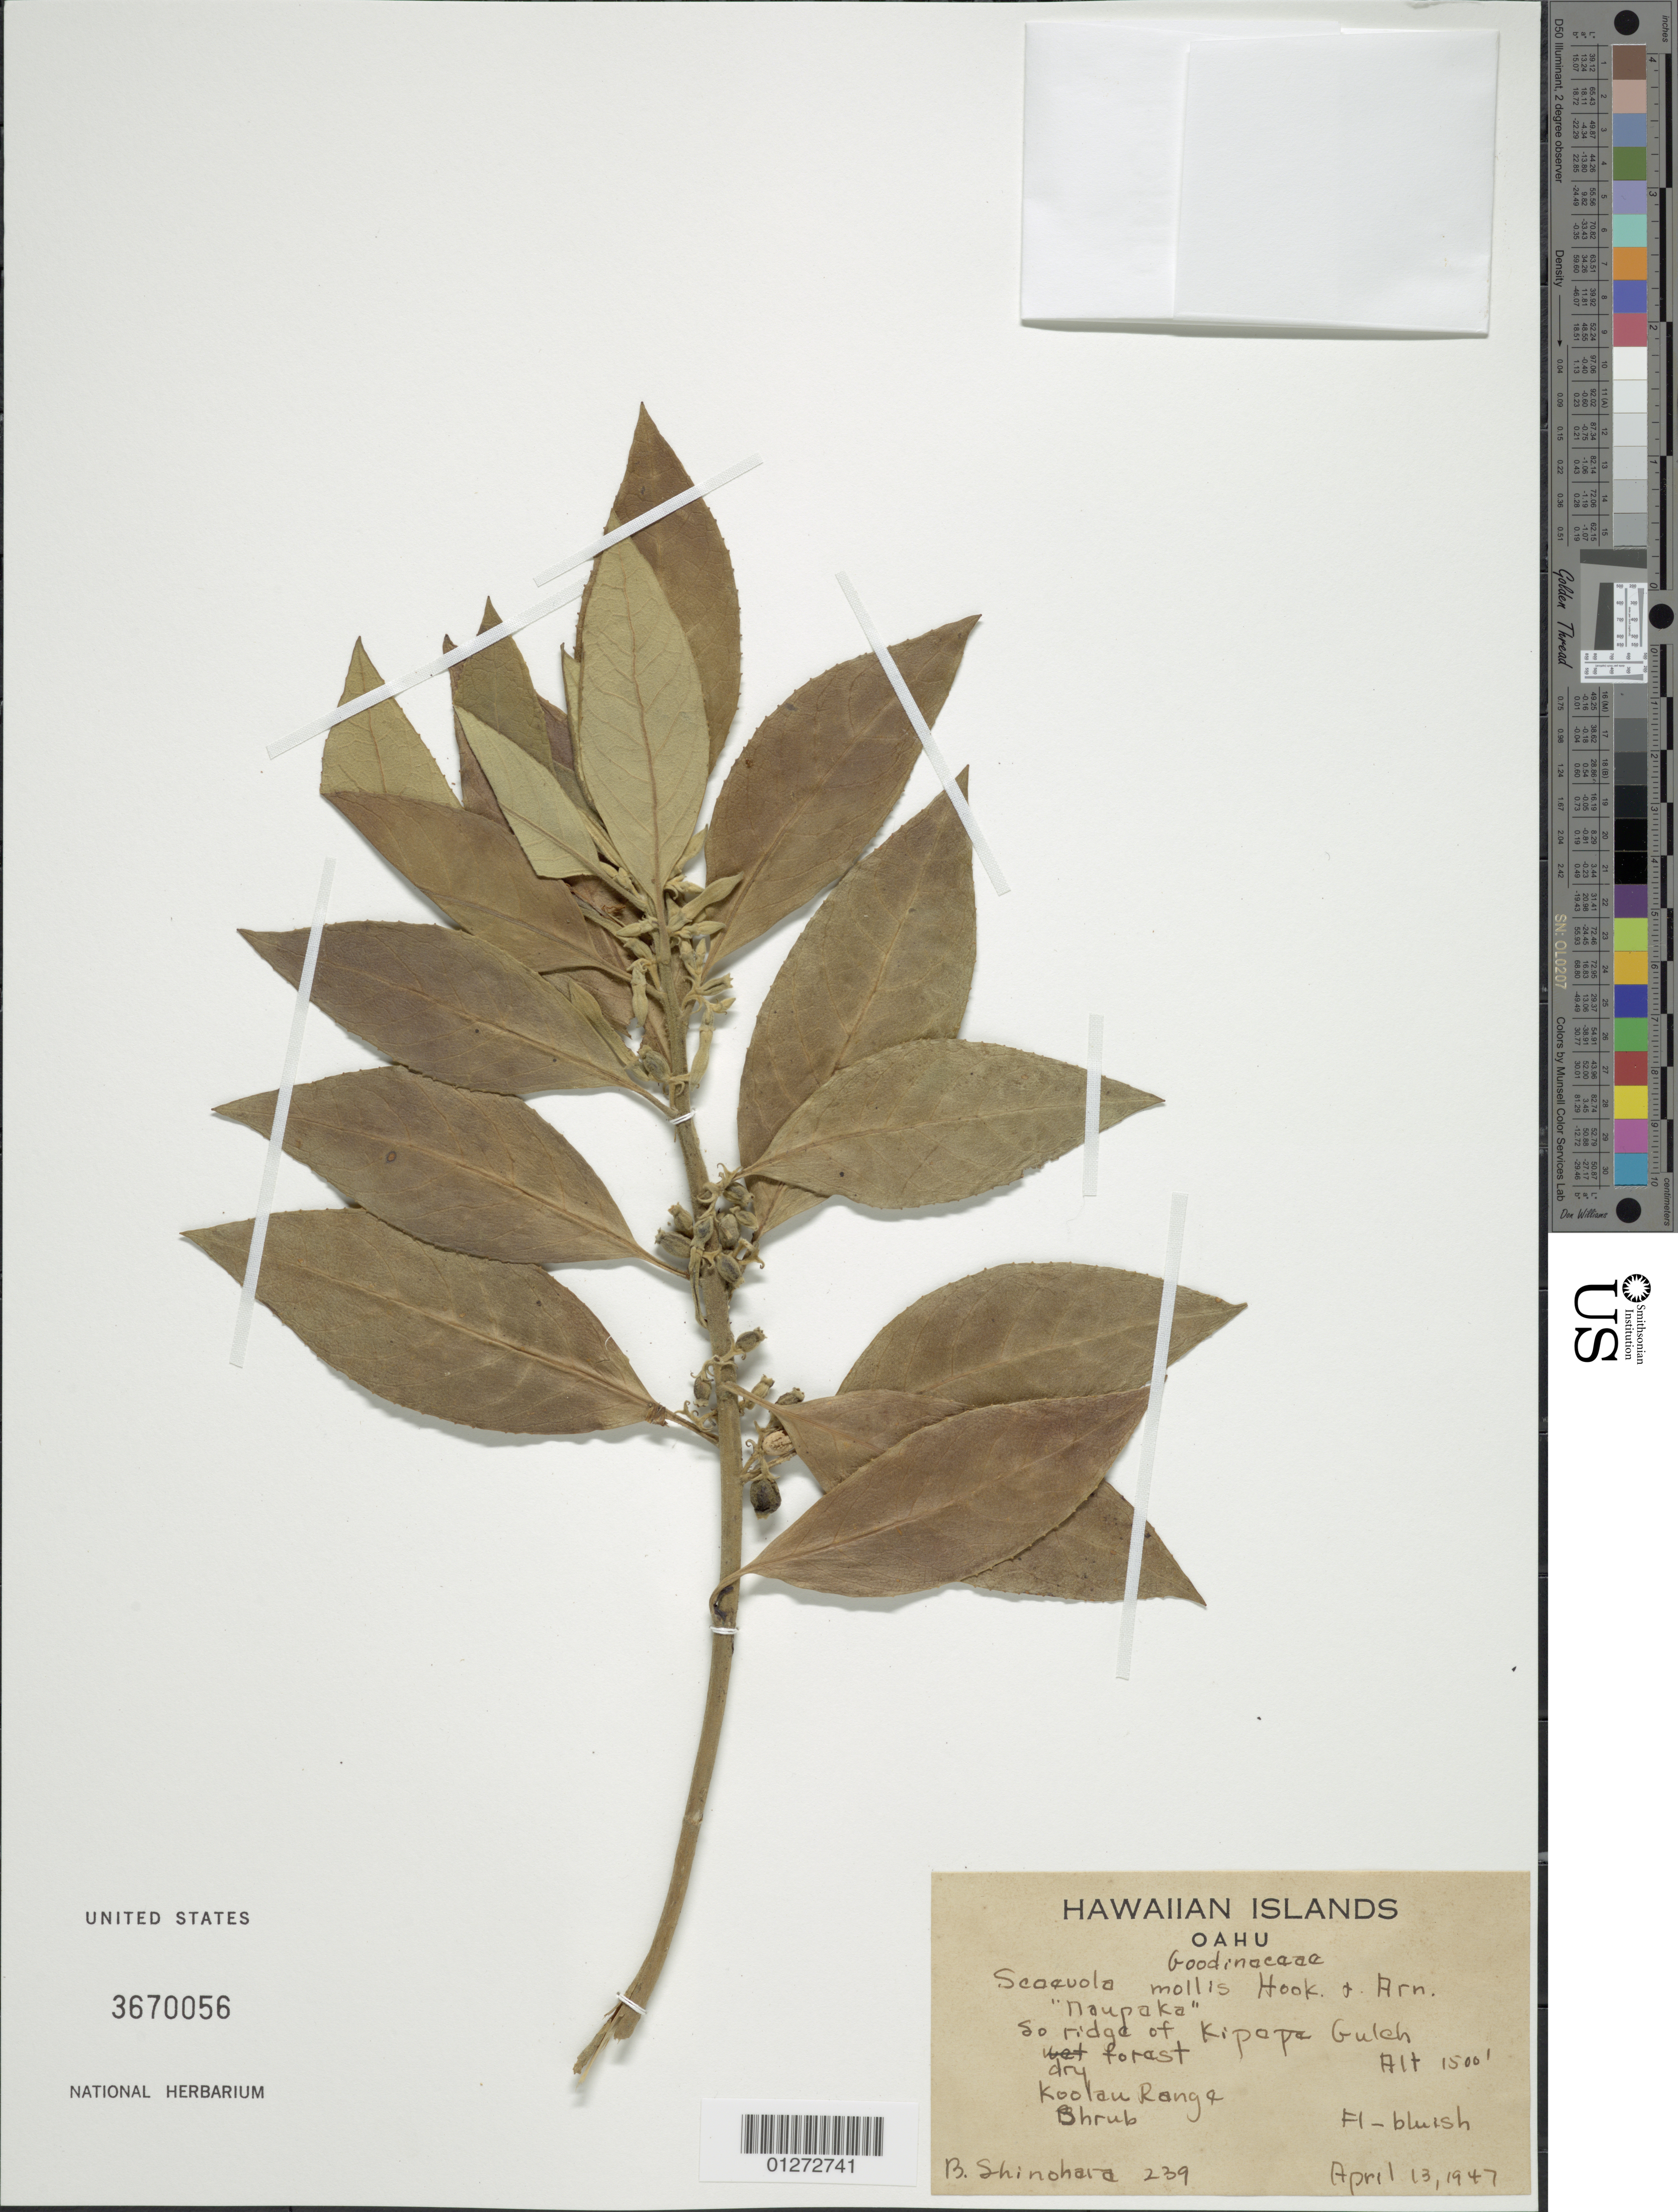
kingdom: Plantae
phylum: Tracheophyta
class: Magnoliopsida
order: Asterales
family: Goodeniaceae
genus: Scaevola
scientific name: Scaevola mollis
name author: Hook. & Arn.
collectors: B. Shinohara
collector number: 239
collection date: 1947-04-13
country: United States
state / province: Hawaii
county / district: Honolulu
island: Oahu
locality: S. Ridge of Kipapa Gulch, Koolau Range.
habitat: Dry forest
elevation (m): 457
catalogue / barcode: US 3670056